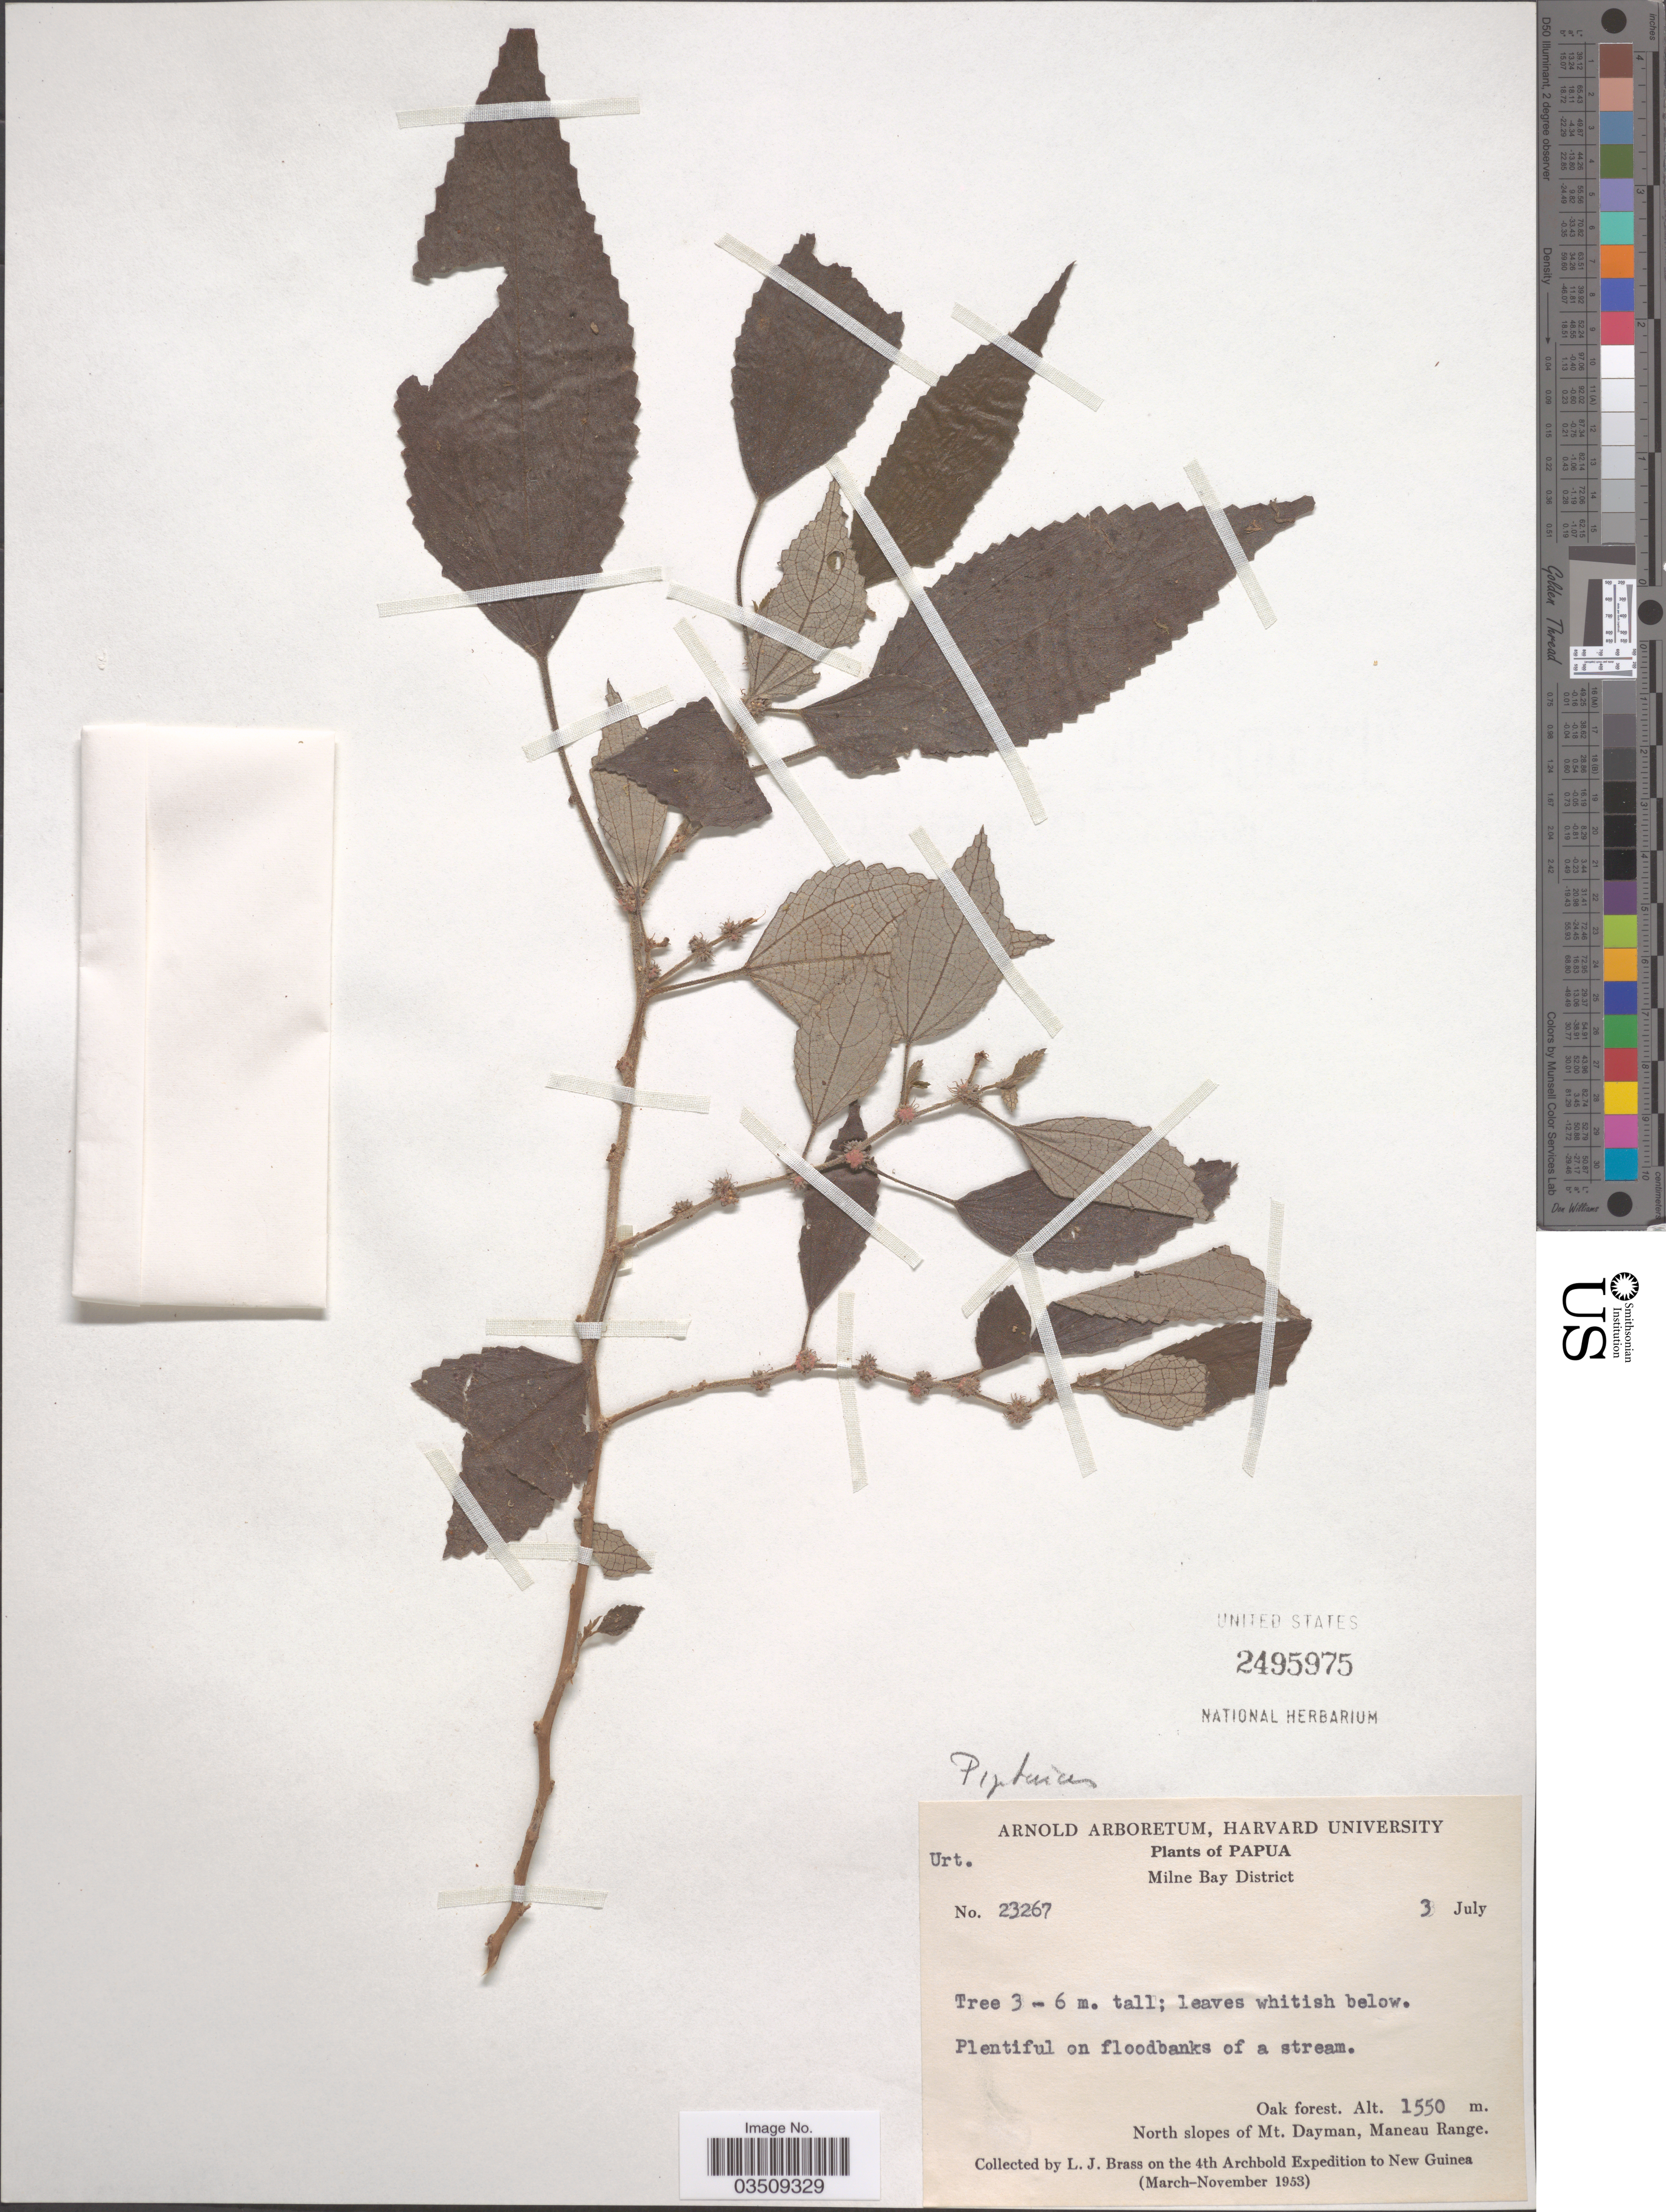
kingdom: Plantae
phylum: Tracheophyta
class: Magnoliopsida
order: Rosales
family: Urticaceae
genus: Pipturus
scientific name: Pipturus sp.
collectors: L. J. Brass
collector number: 23267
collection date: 1953-07-03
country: Papua New Guinea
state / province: Milne Bay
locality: Milne Bay District. North slopes of Mt. Dayman, Maneau Range.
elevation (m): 1550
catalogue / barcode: US 2495975